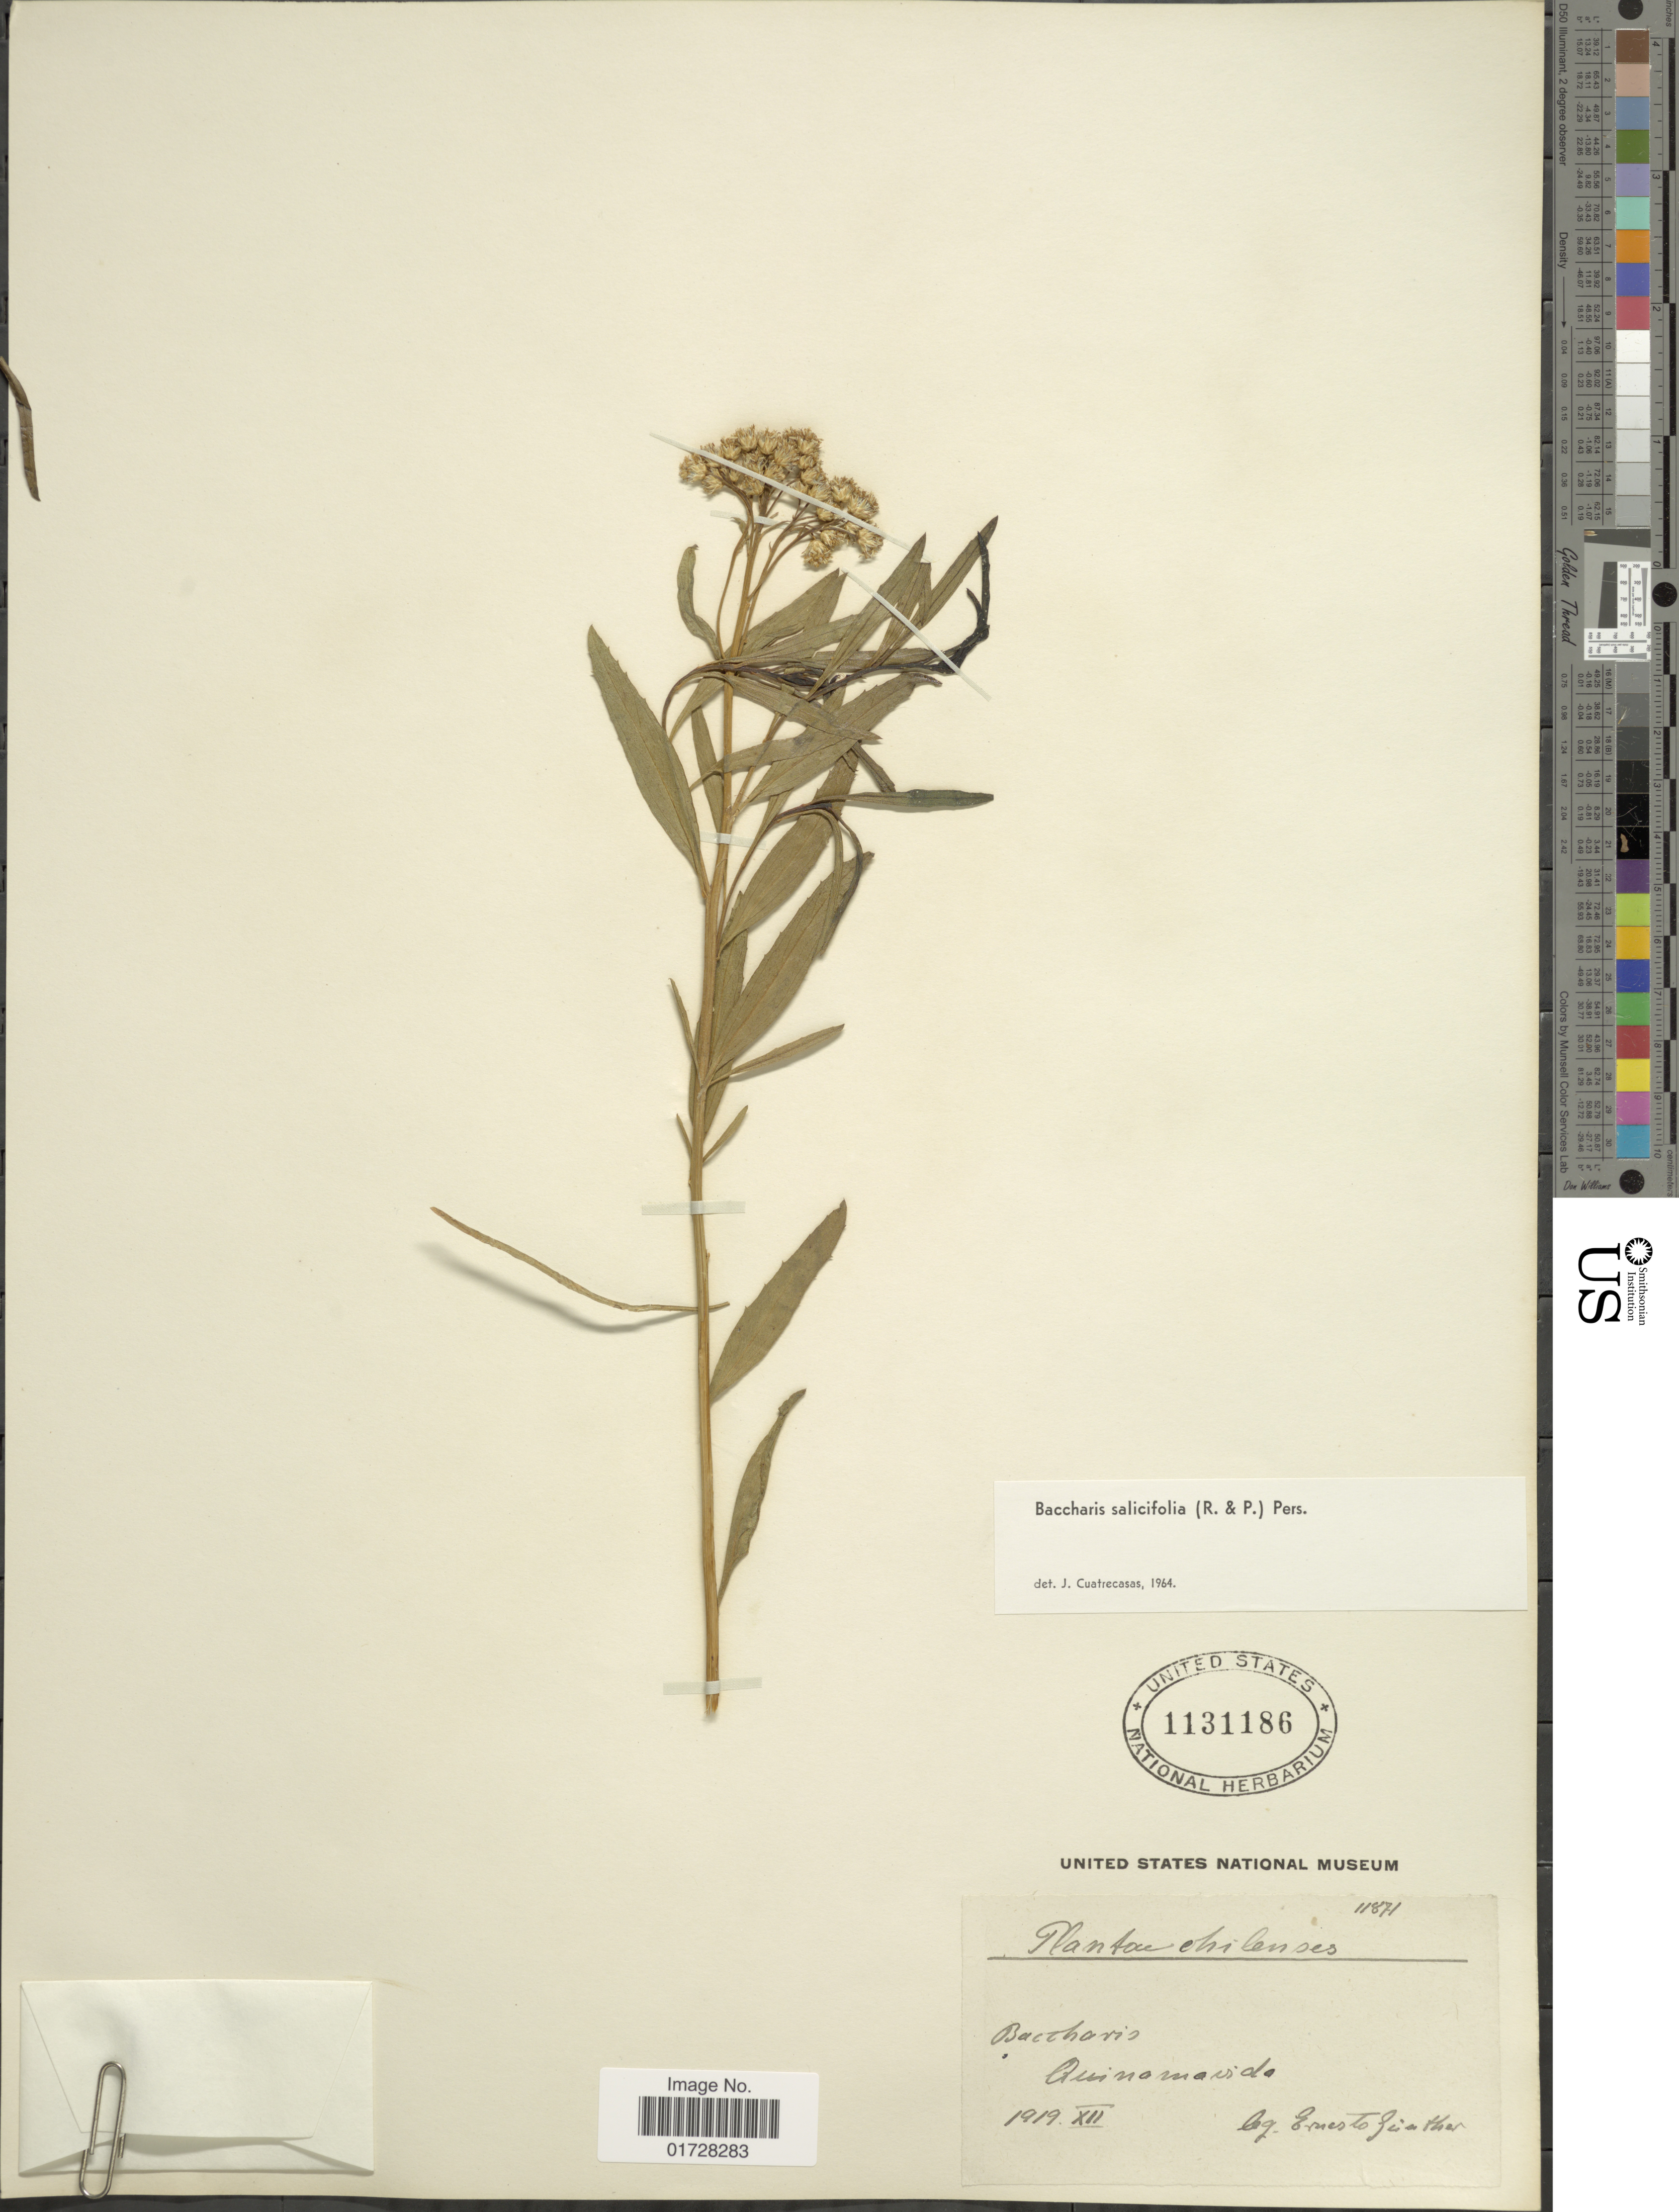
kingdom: Plantae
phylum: Tracheophyta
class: Magnoliopsida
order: Asterales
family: Asteraceae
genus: Baccharis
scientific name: Baccharis salicifolia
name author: (Ruiz & Pav.) Pers.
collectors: E. Gunther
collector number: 11871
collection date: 1919-12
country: Chile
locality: Quinamavida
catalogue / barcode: US 1131186